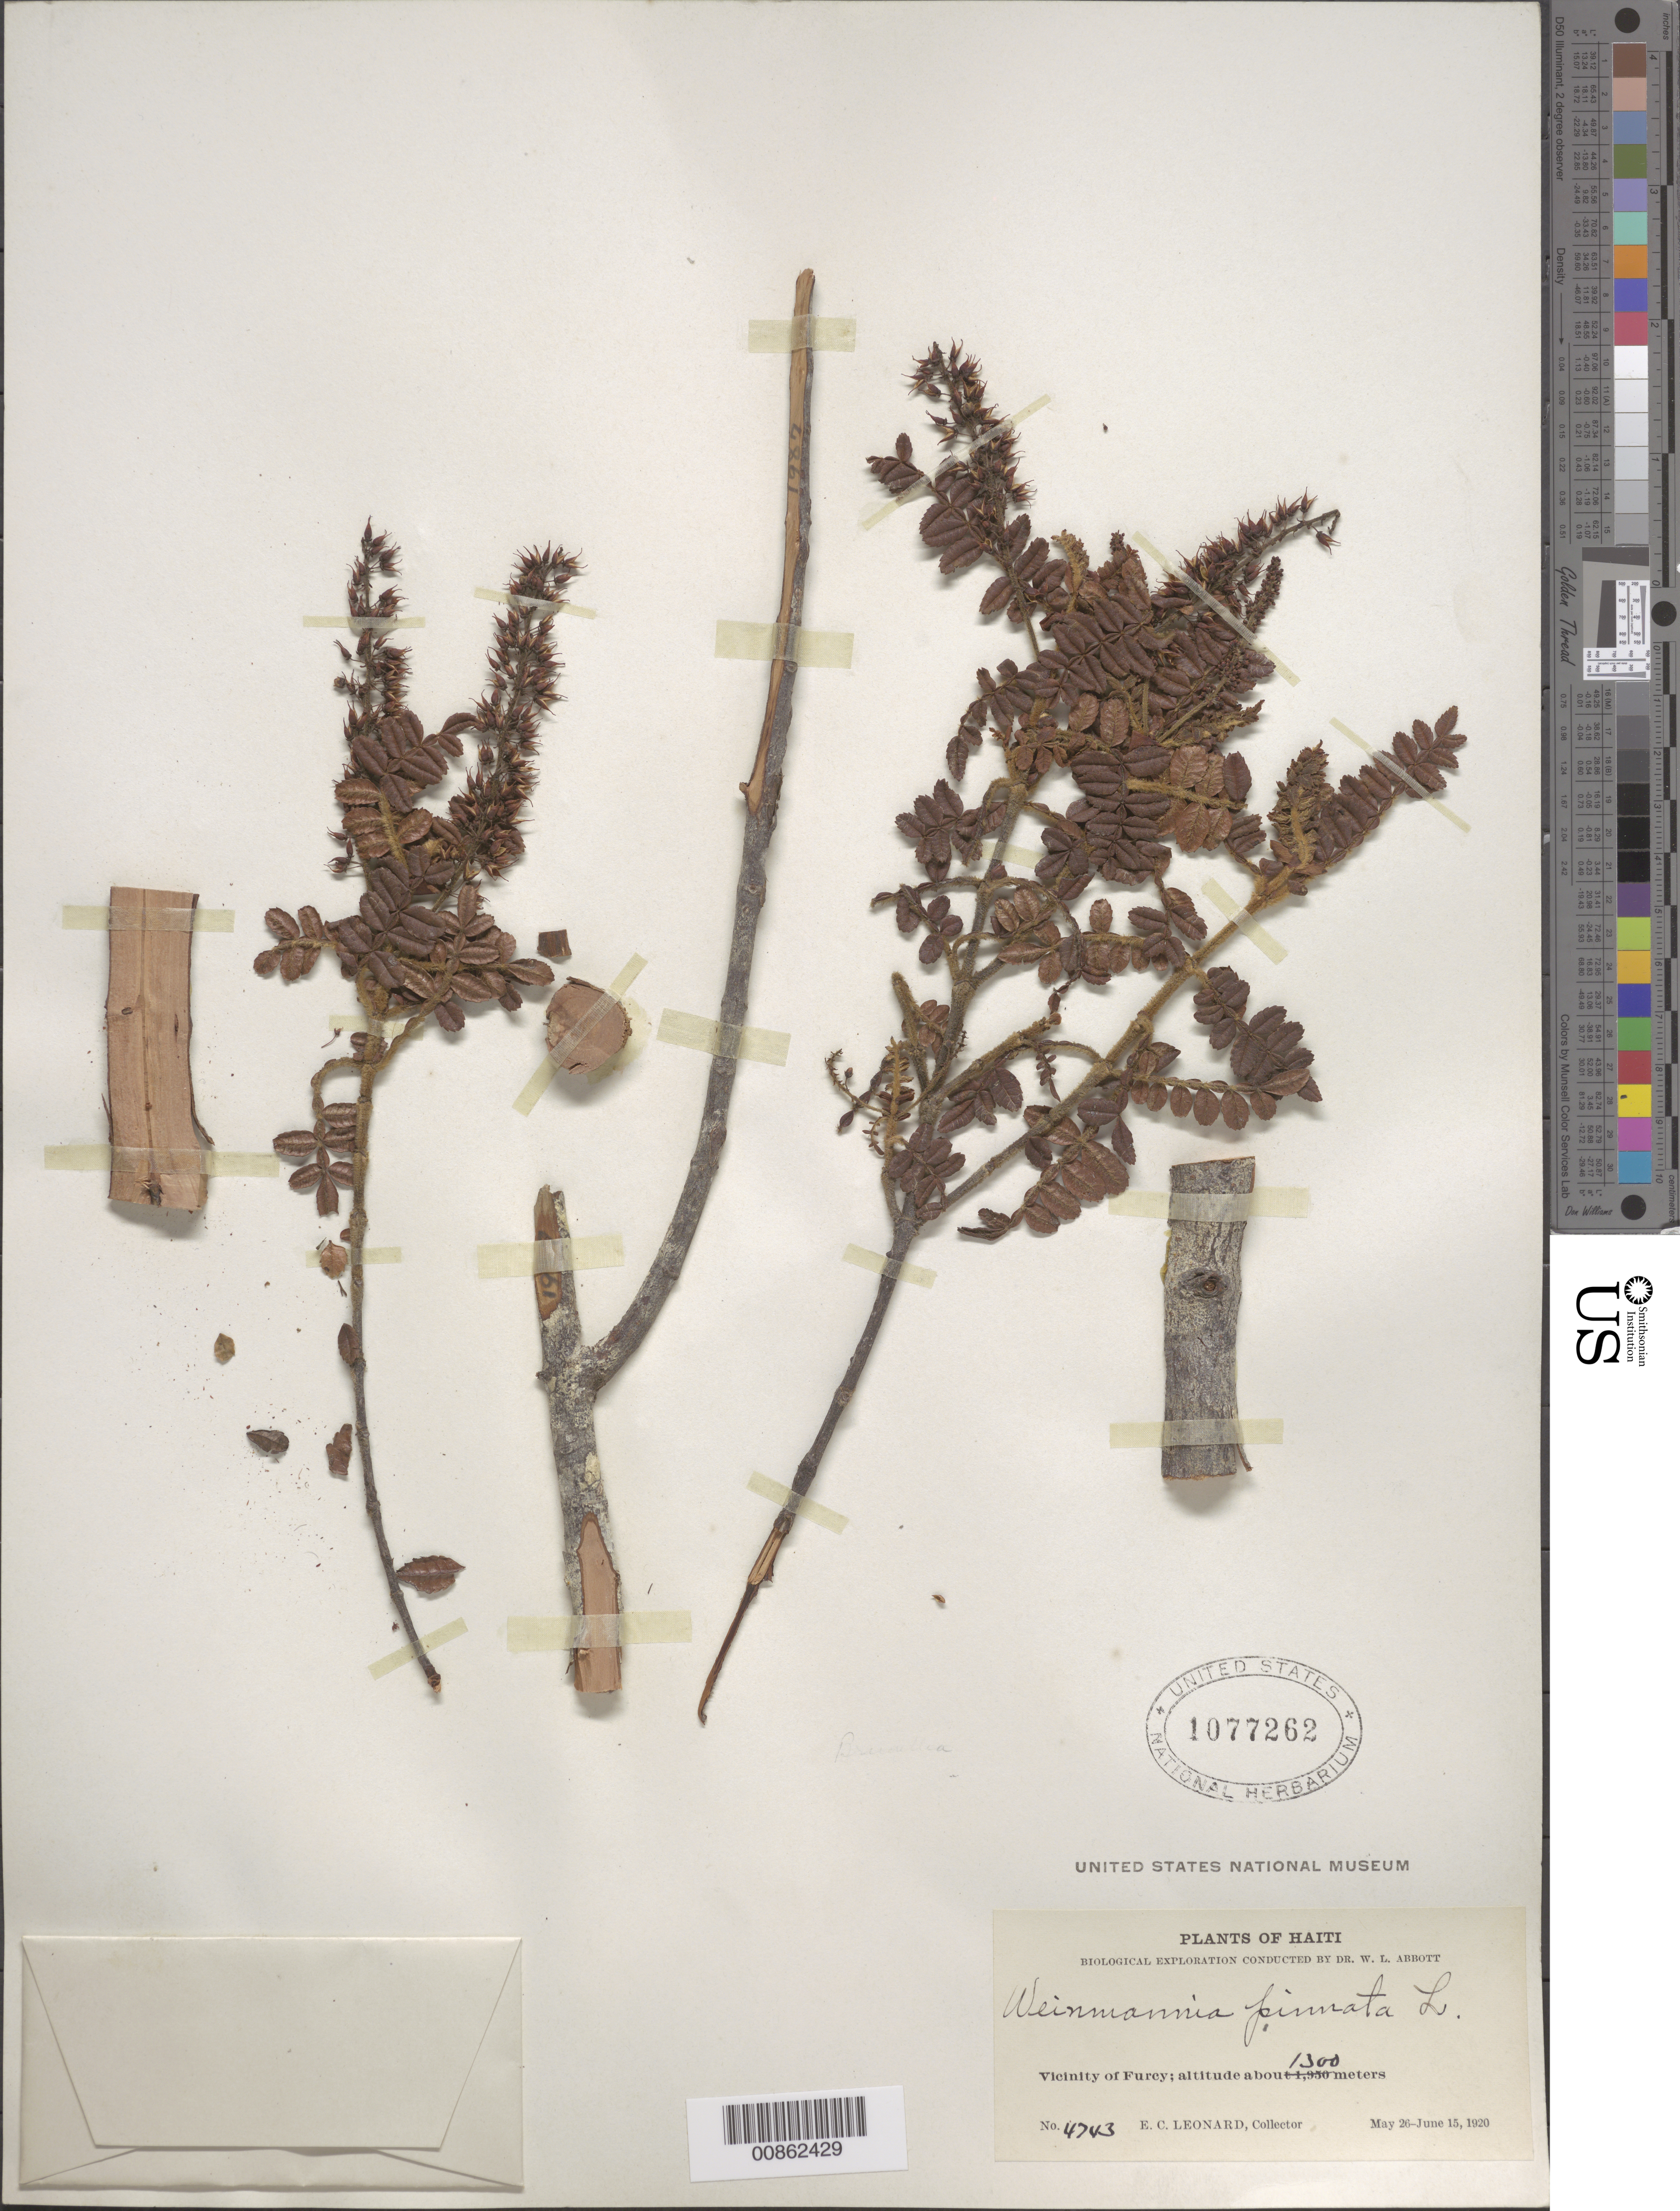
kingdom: Plantae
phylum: Tracheophyta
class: Magnoliopsida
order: Oxalidales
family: Cunoniaceae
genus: Weinmannia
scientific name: Weinmannia pinnata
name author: L.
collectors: E. C. Leonard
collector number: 4743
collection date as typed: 26 May 1920 to 15 Jun 1920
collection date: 1920-05-26/1920-06-15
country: Haiti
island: Hispaniola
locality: Vicinity of Furcy.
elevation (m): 1300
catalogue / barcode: US 1077262